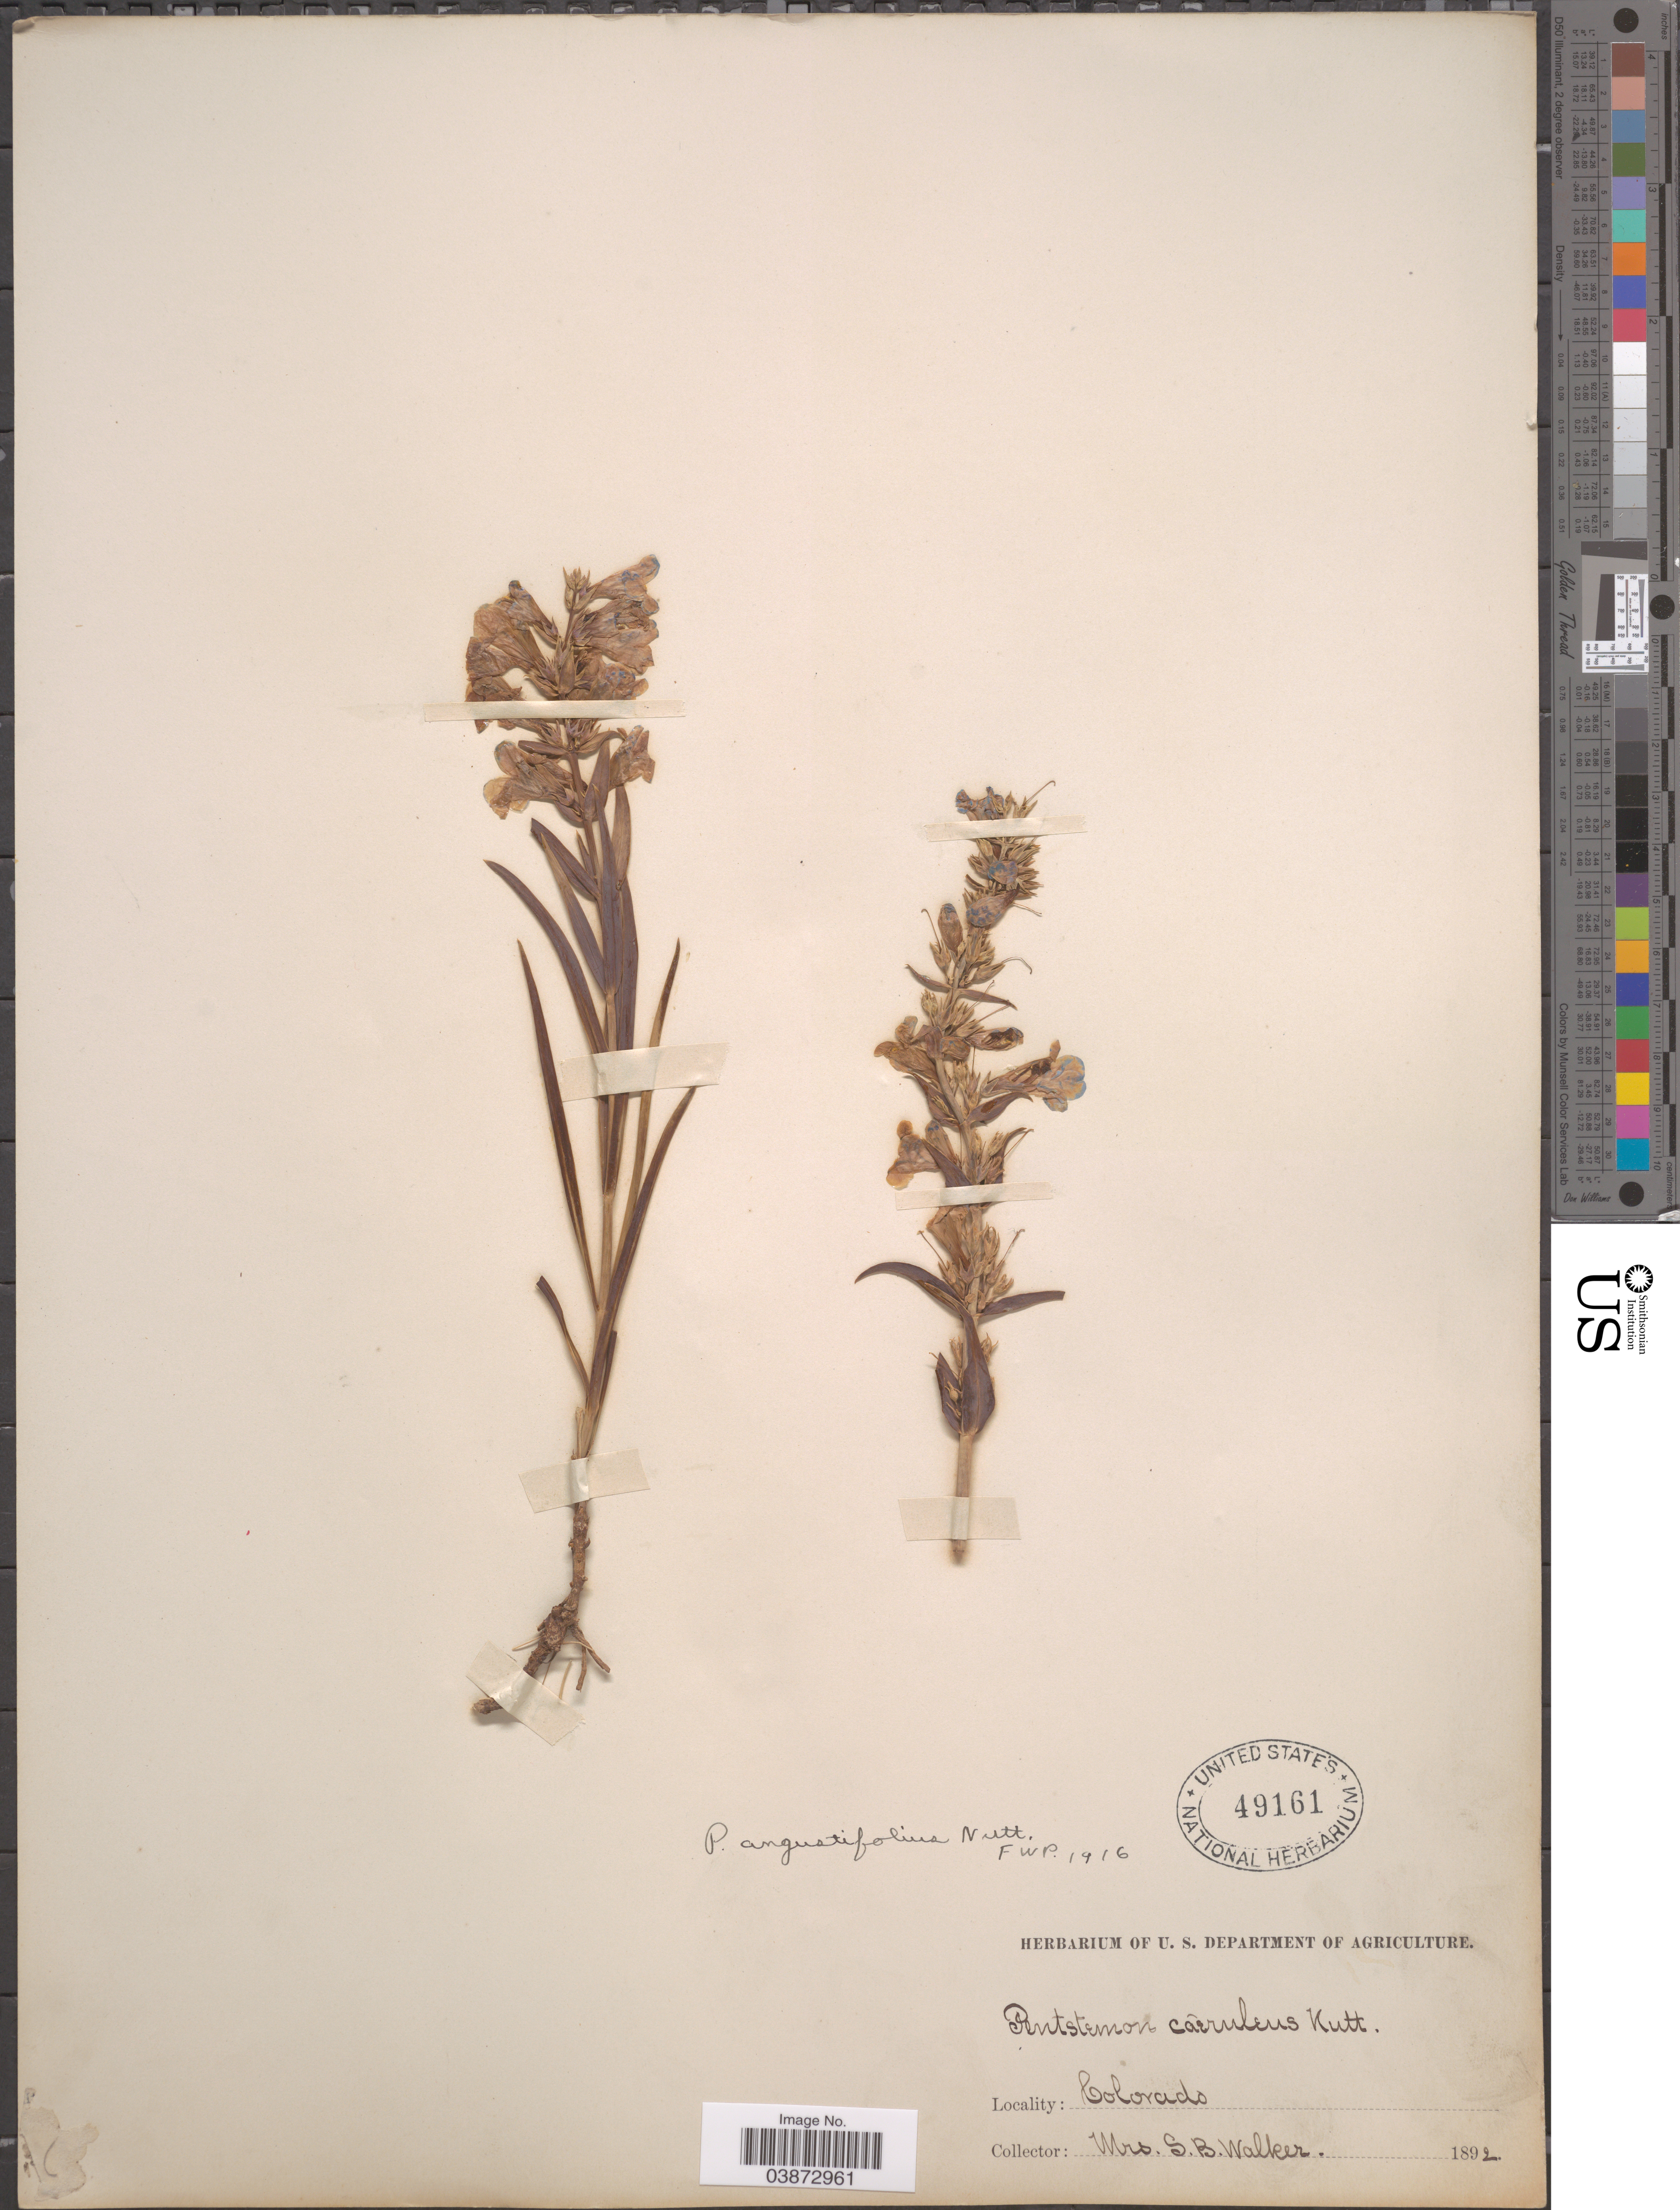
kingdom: Plantae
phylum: Tracheophyta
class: Magnoliopsida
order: Lamiales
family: Plantaginaceae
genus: Penstemon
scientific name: Penstemon angustifolius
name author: Nutt. ex Pursh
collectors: S. Walker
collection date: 1892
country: United States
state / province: Colorado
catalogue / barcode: US 49161